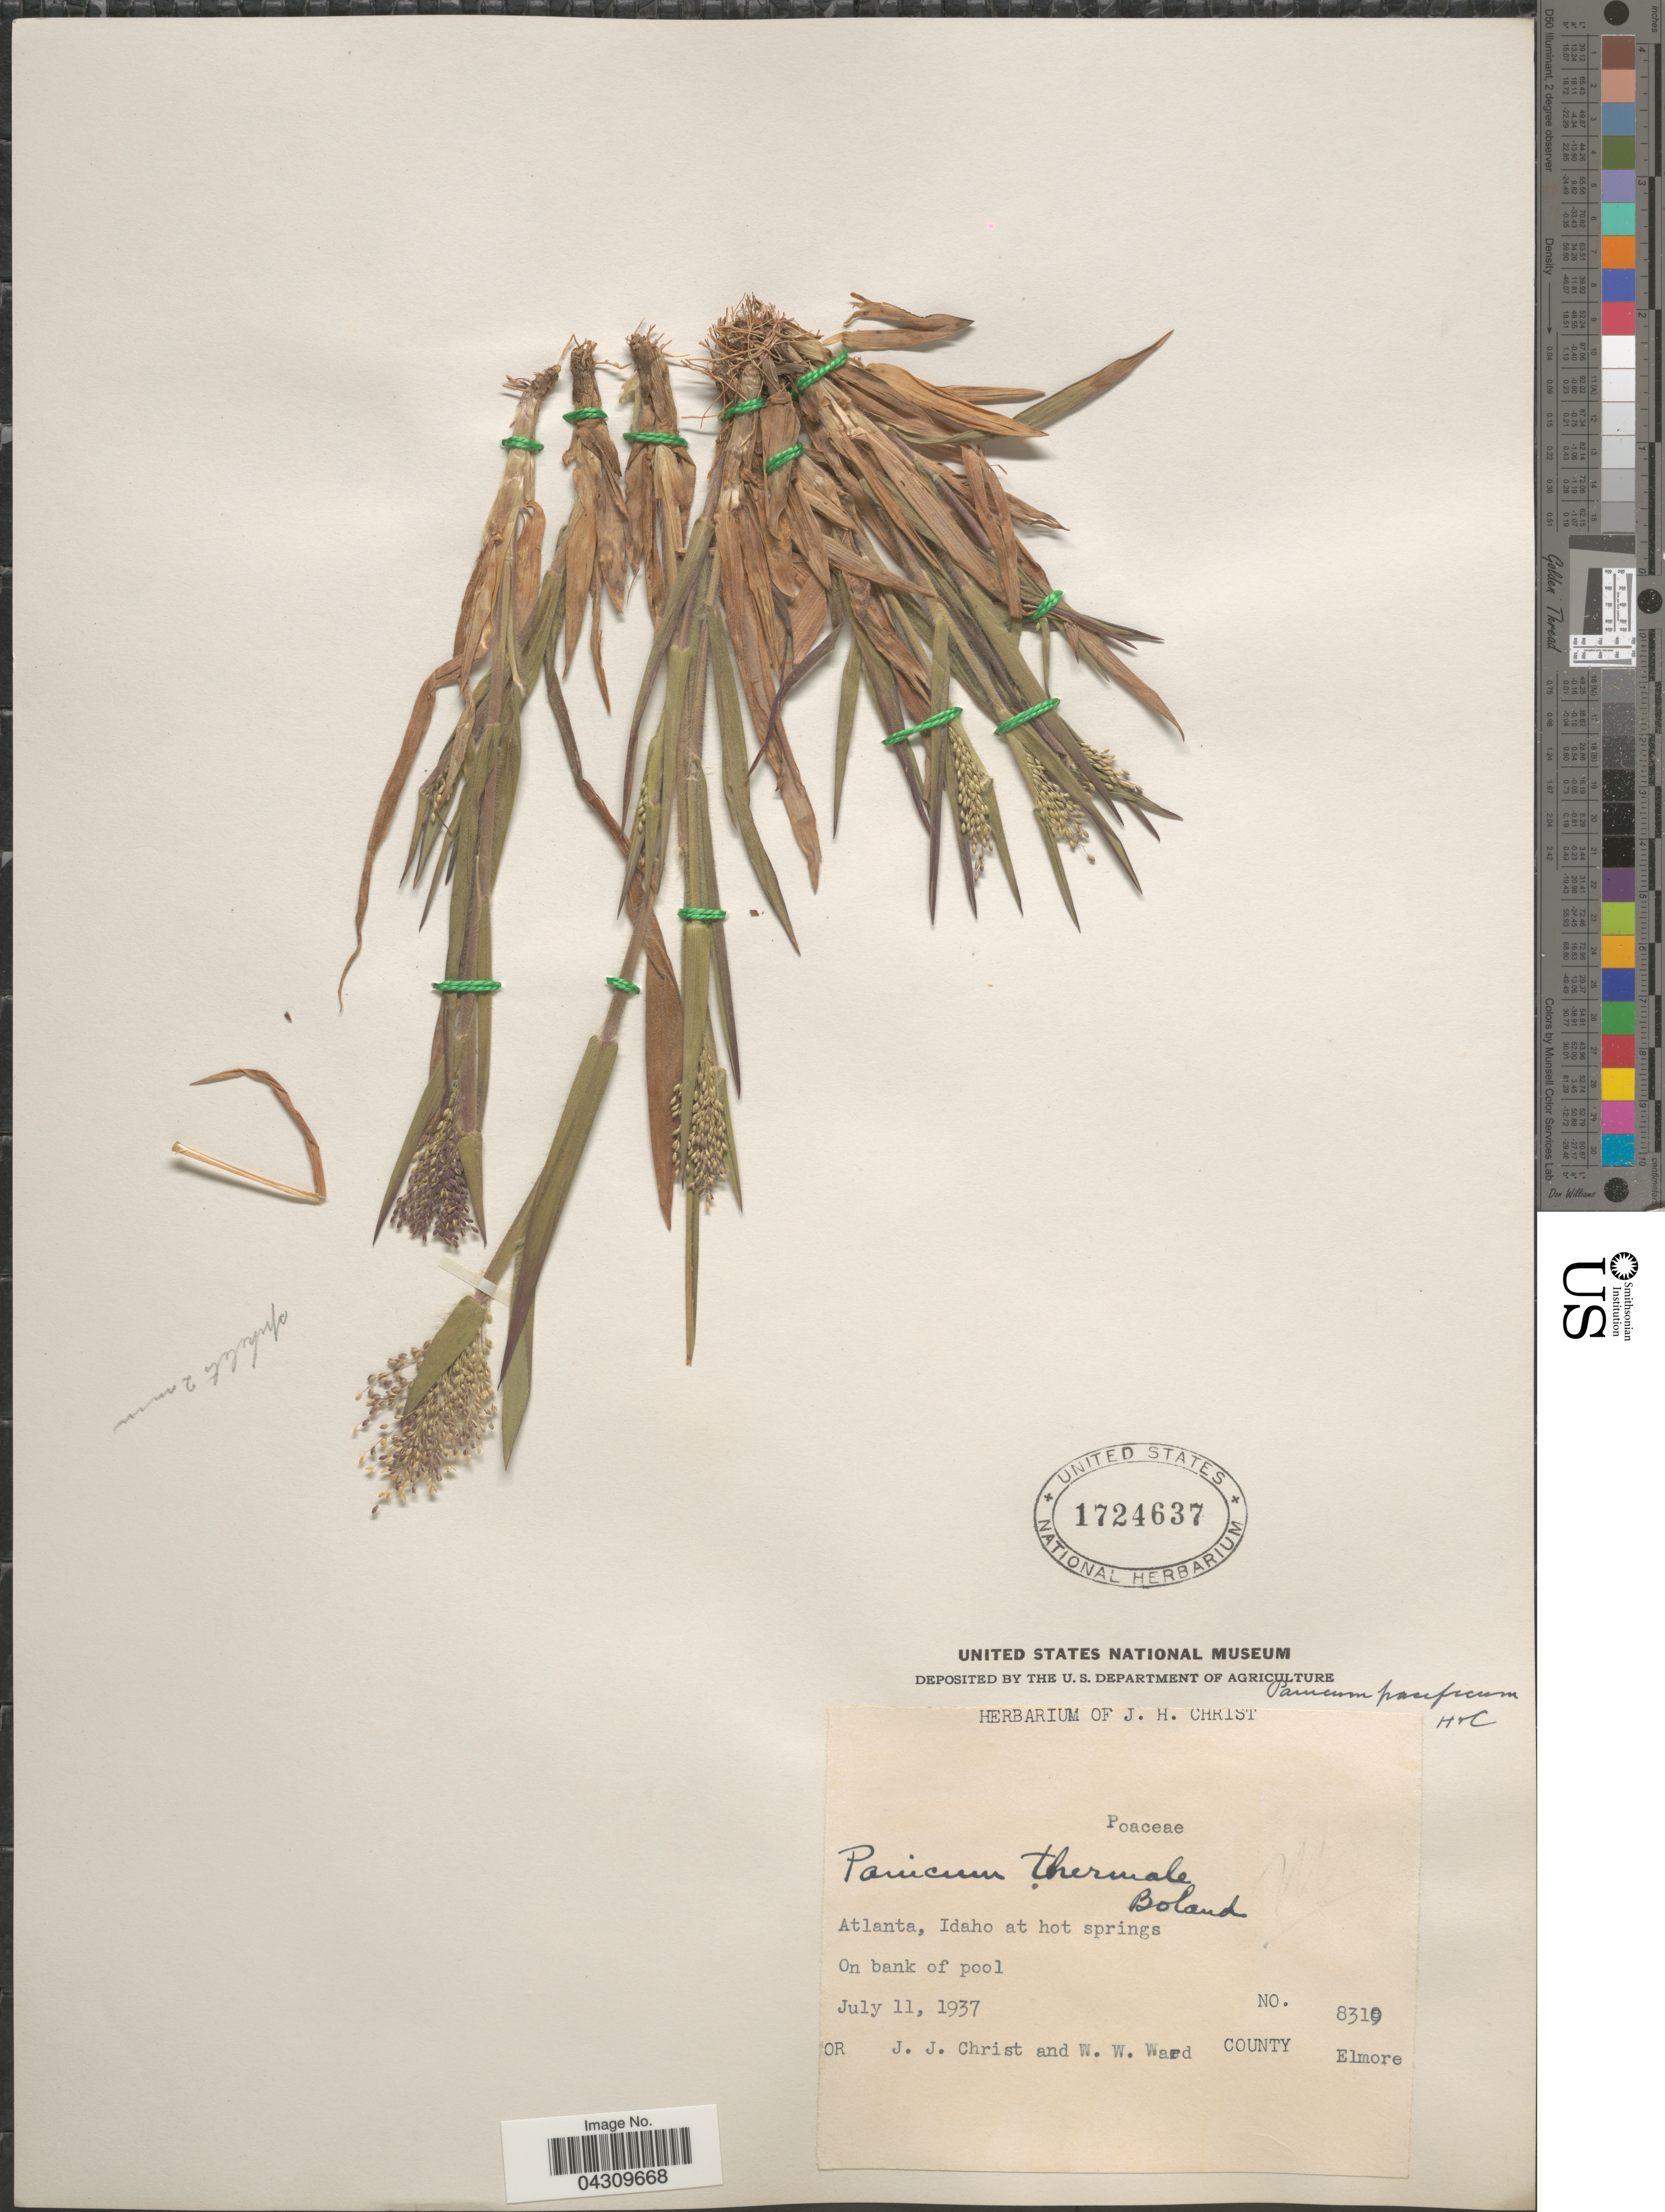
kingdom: Plantae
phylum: Chlorophyta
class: Ulvophyceae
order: Dasycladales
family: Polyphysaceae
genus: Acetabularia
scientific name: Acetabularia acetabulum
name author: J.V.Lamouroux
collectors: E. C. Leonard & G. M. Leonard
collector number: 13814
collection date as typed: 01 Mar 1929 to 13 Mar 1929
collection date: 1929-03-01/1929-03-13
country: Haiti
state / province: Nord-Óuest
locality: Jean rabel area, bord de mer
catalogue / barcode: US 51583